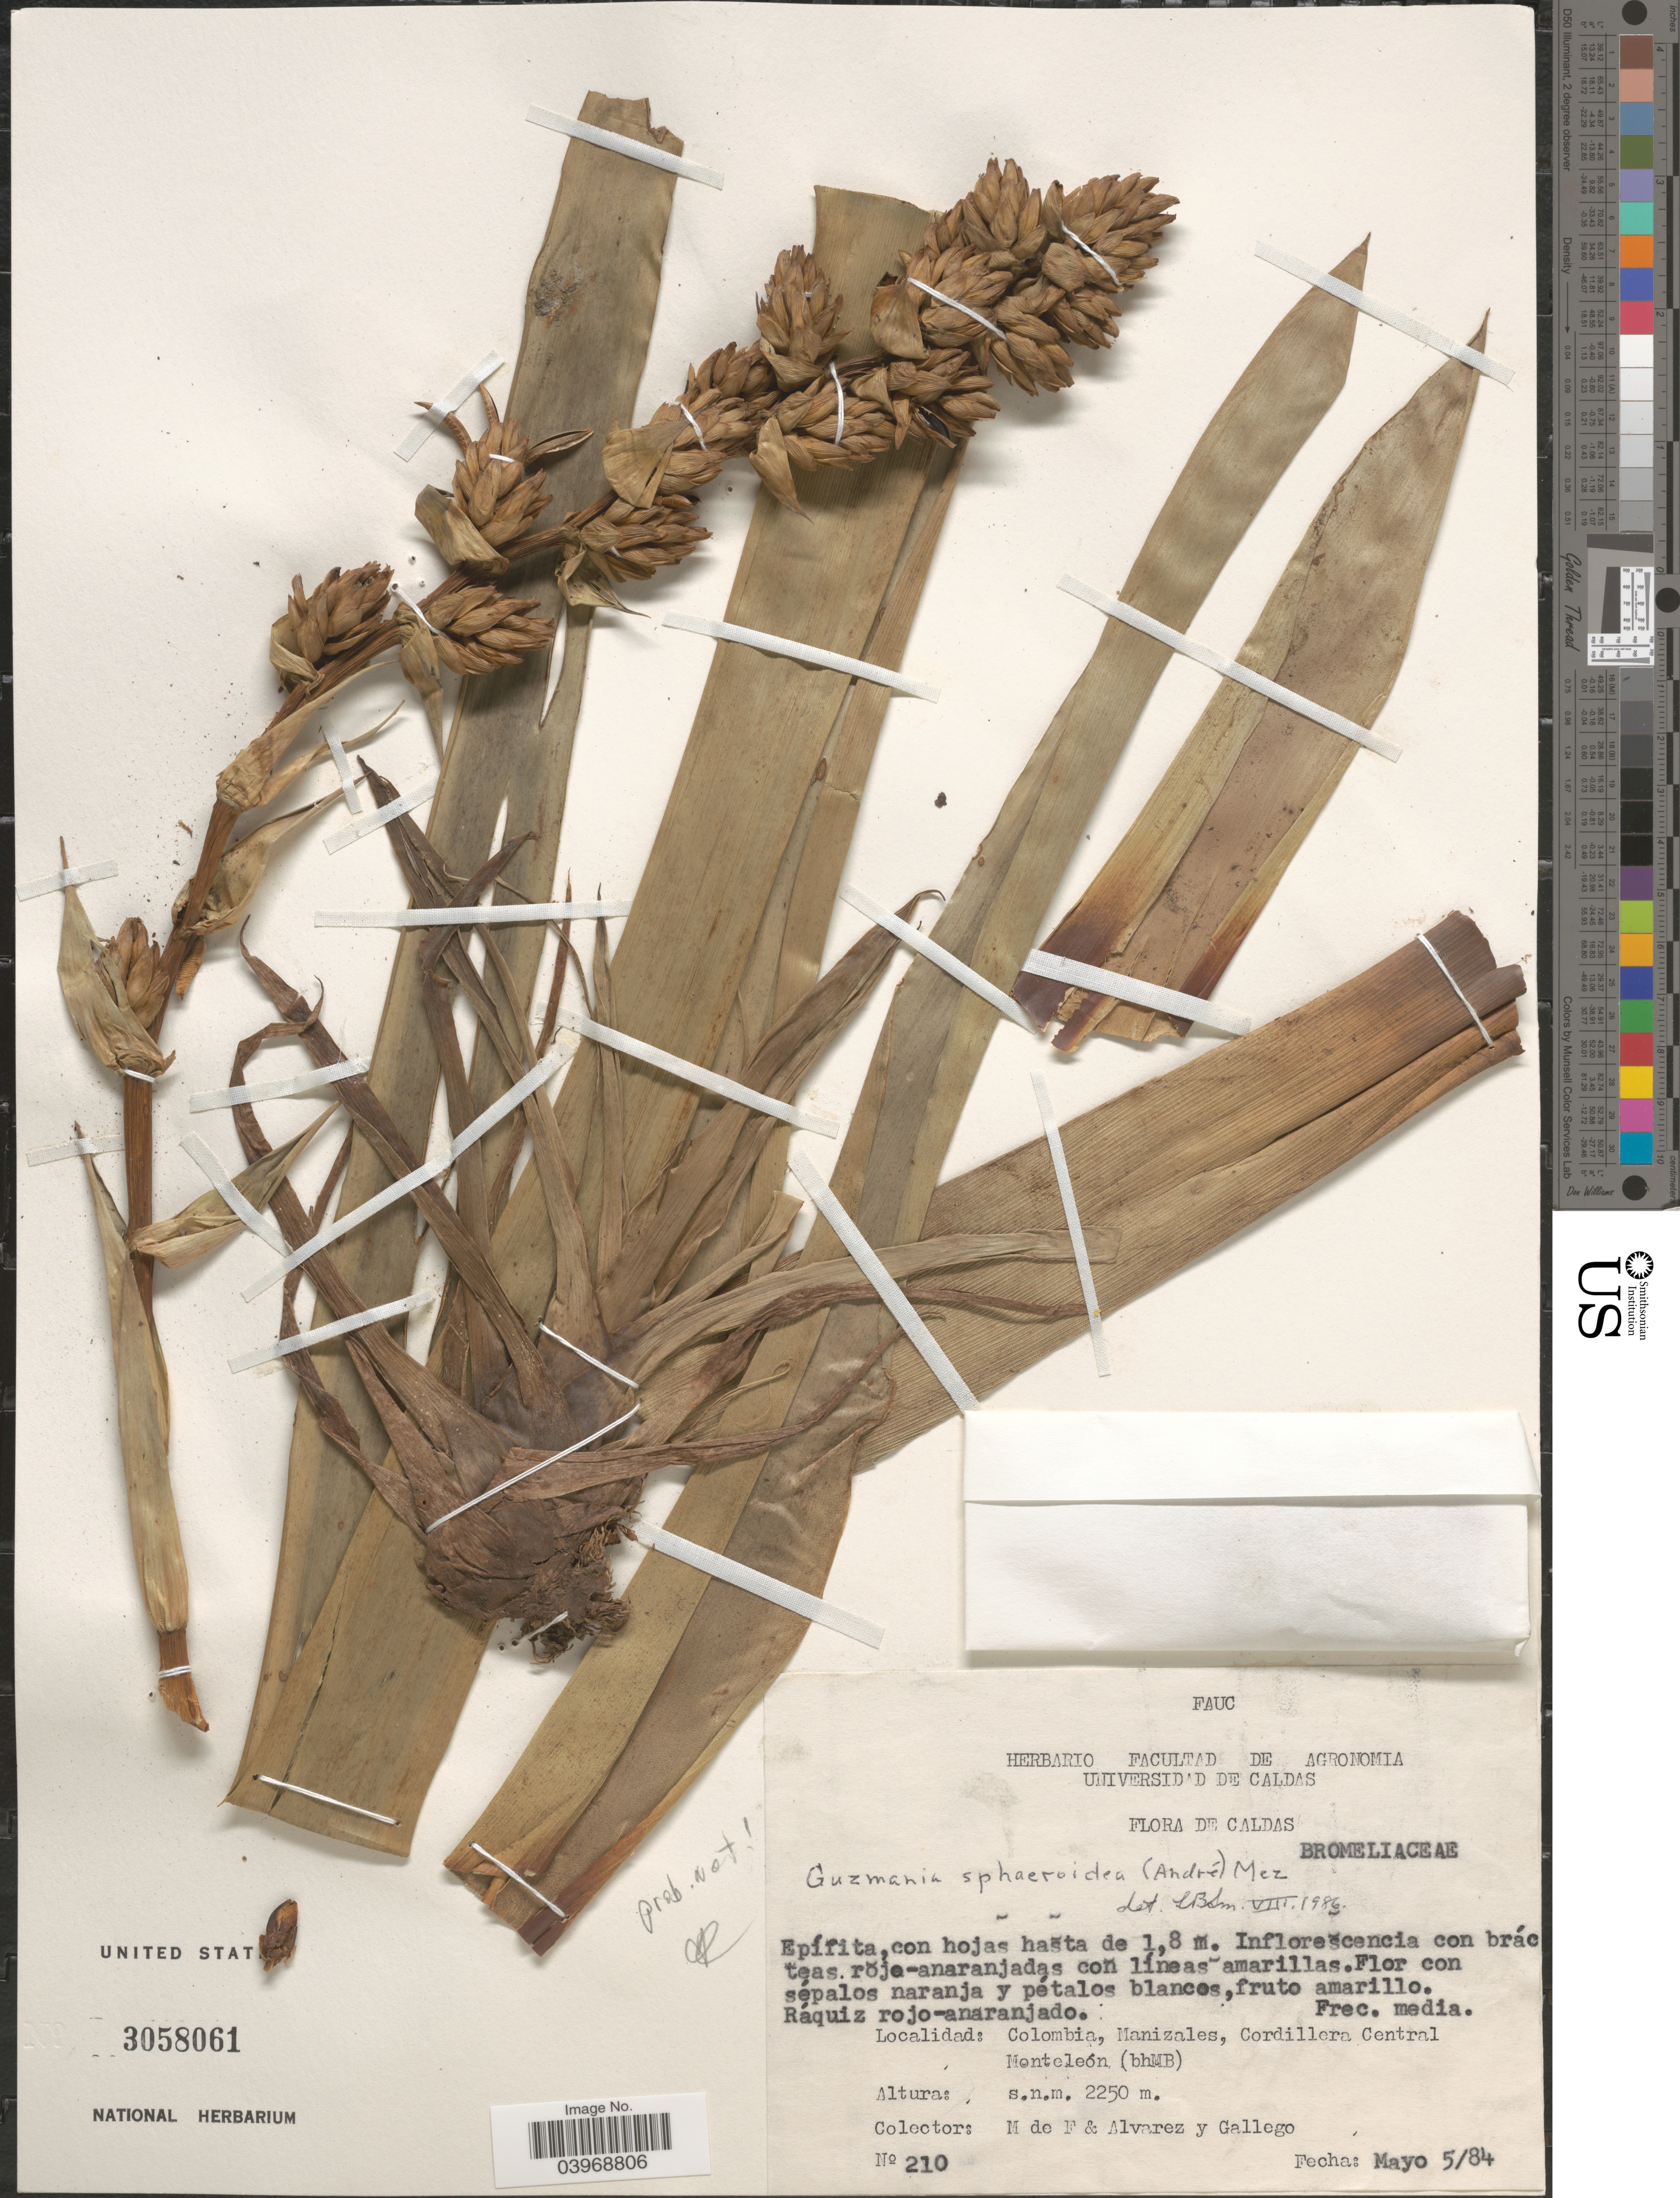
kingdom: Plantae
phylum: Tracheophyta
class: Liliopsida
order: Poales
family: Bromeliaceae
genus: Guzmania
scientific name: Guzmania sphaeroidea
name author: (André) André ex Mez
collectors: M. De F., -- Alvarez & -. Gallego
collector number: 210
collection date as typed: Transcribed d/m/y: 5/5/84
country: Colombia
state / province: Caldas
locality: Manizales, Cordillera Central, Monteleón.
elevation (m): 2250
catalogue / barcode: US 3058061